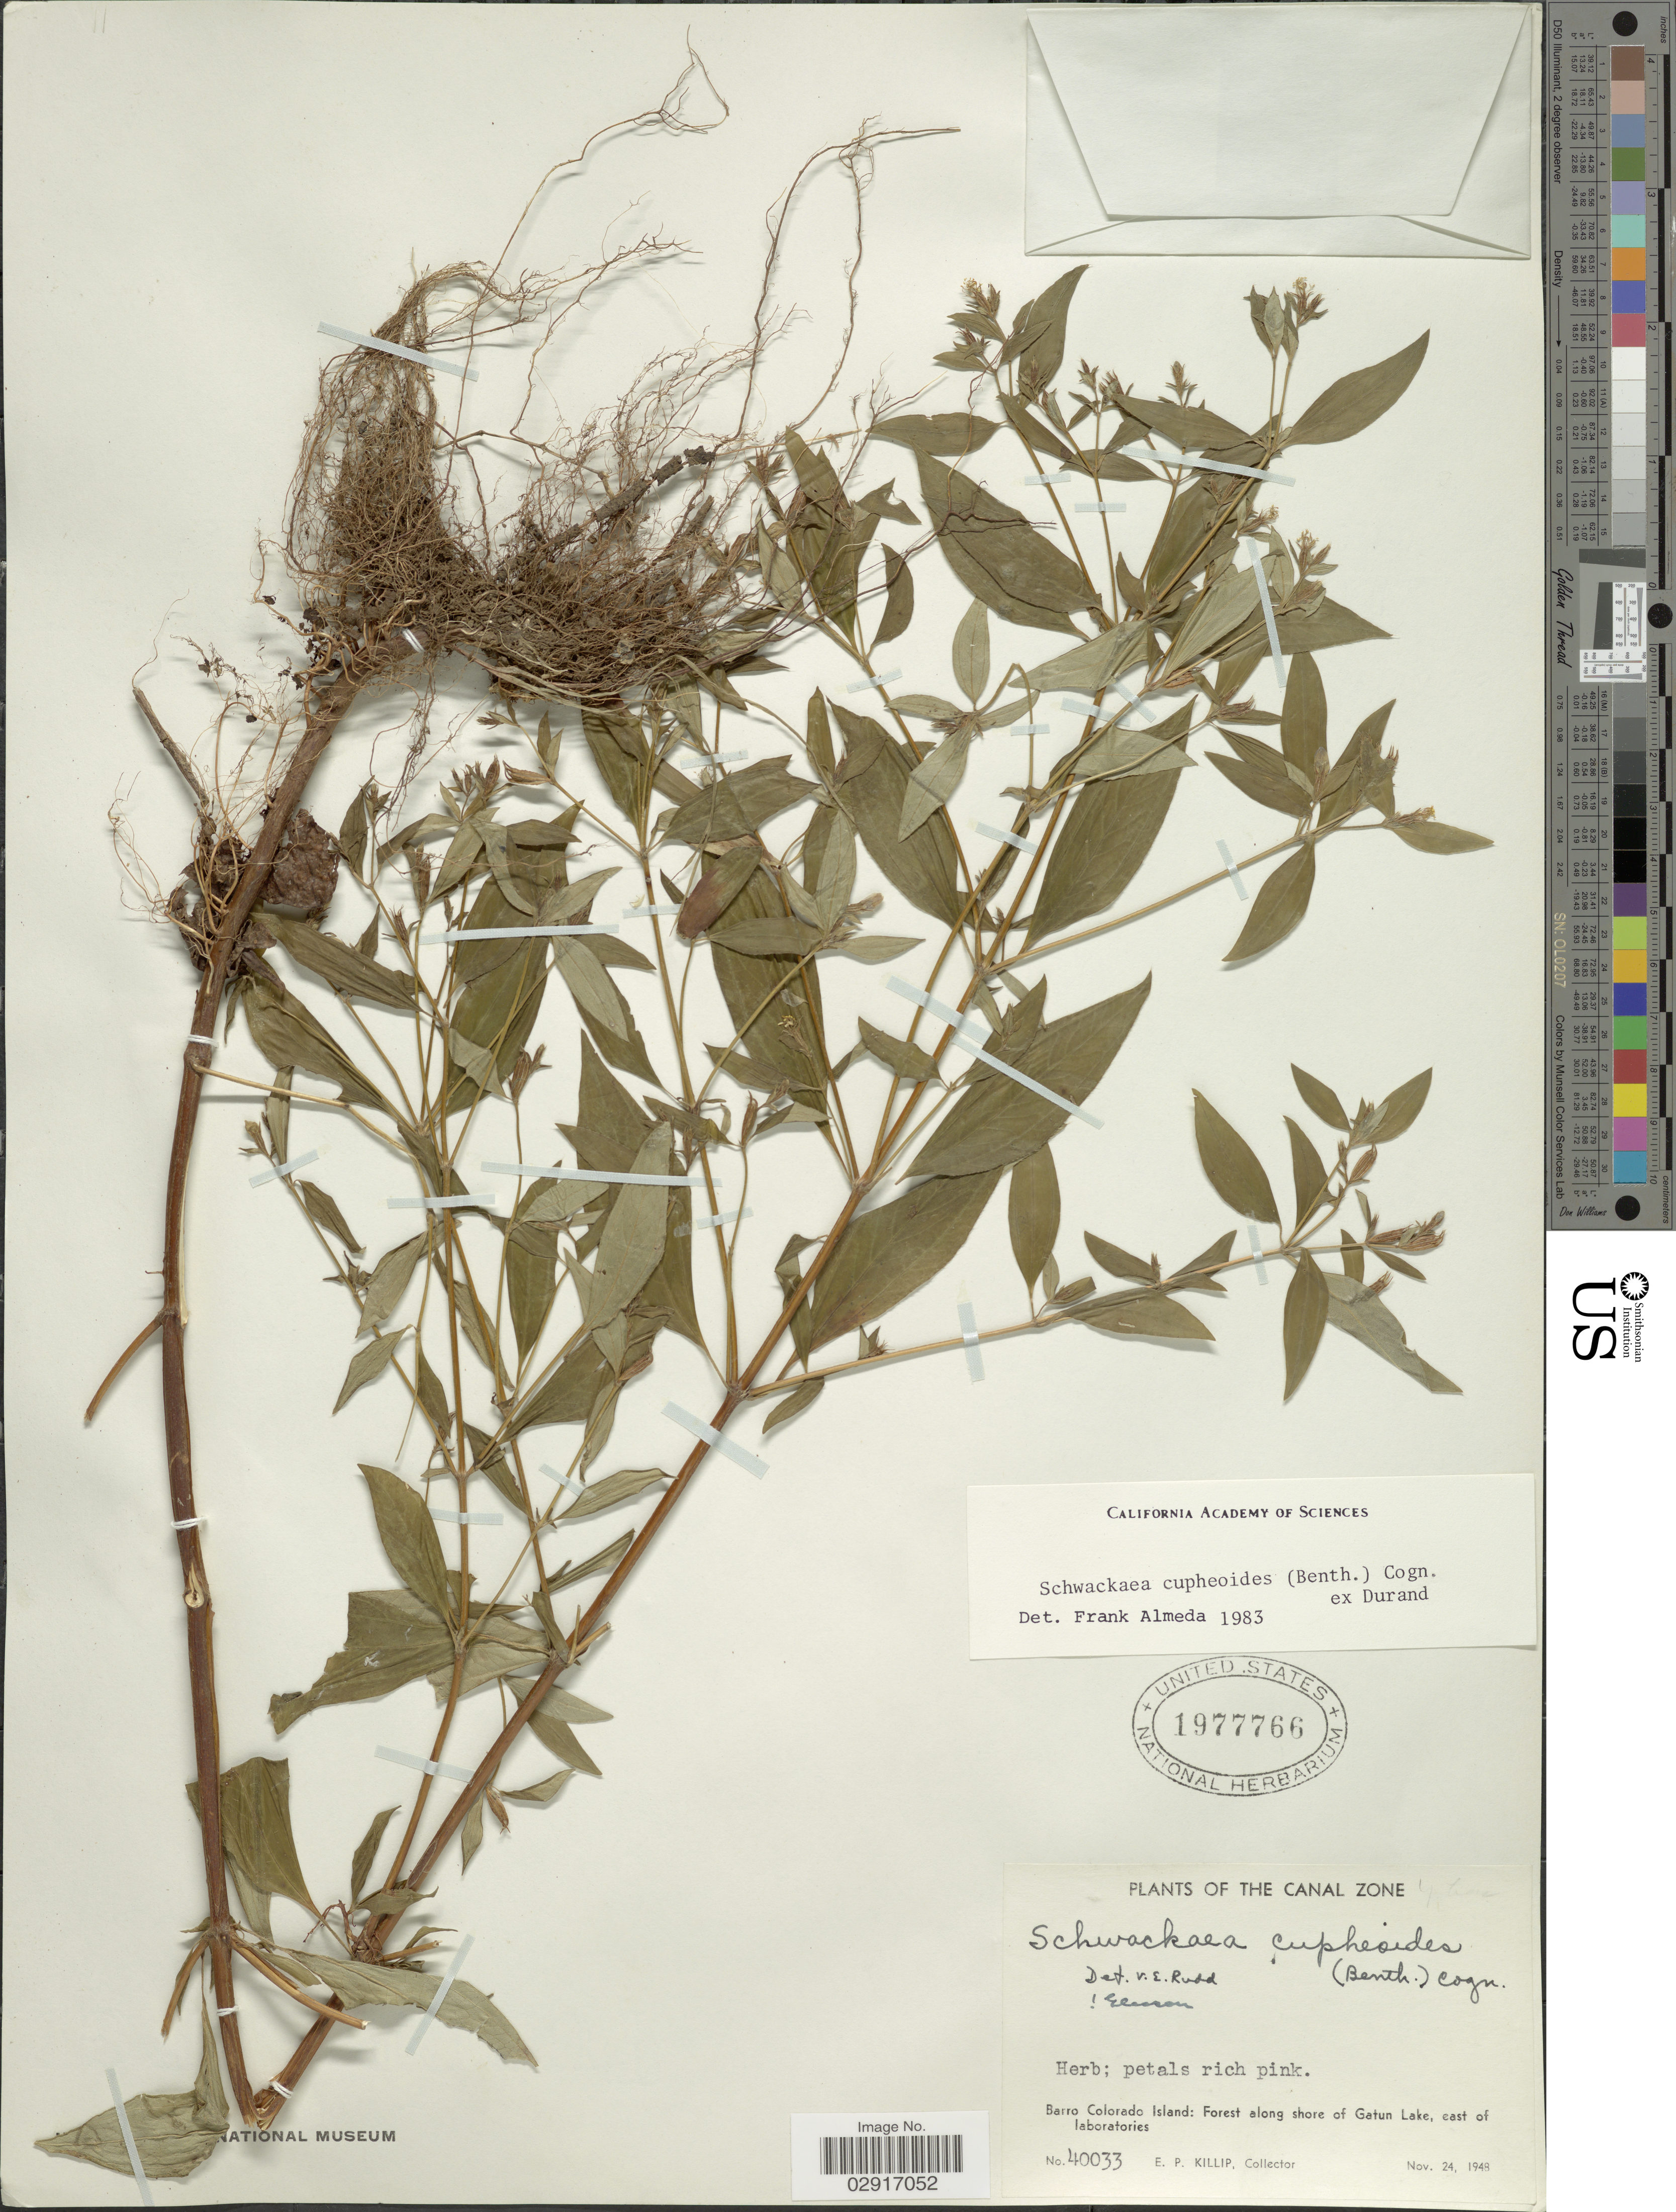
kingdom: Plantae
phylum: Tracheophyta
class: Magnoliopsida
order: Myrtales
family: Melastomataceae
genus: Schwackaea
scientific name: Schwackaea cupheoides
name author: (Benth.) Cogn.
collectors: E. P. Killip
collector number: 40033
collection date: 1948-11-24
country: Panama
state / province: Panamá Oeste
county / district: Canal Zone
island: Barro Colorado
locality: Barro Colorado Island: Forest along shore of Gatun Lake, east of laboratories.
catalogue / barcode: US 1977766